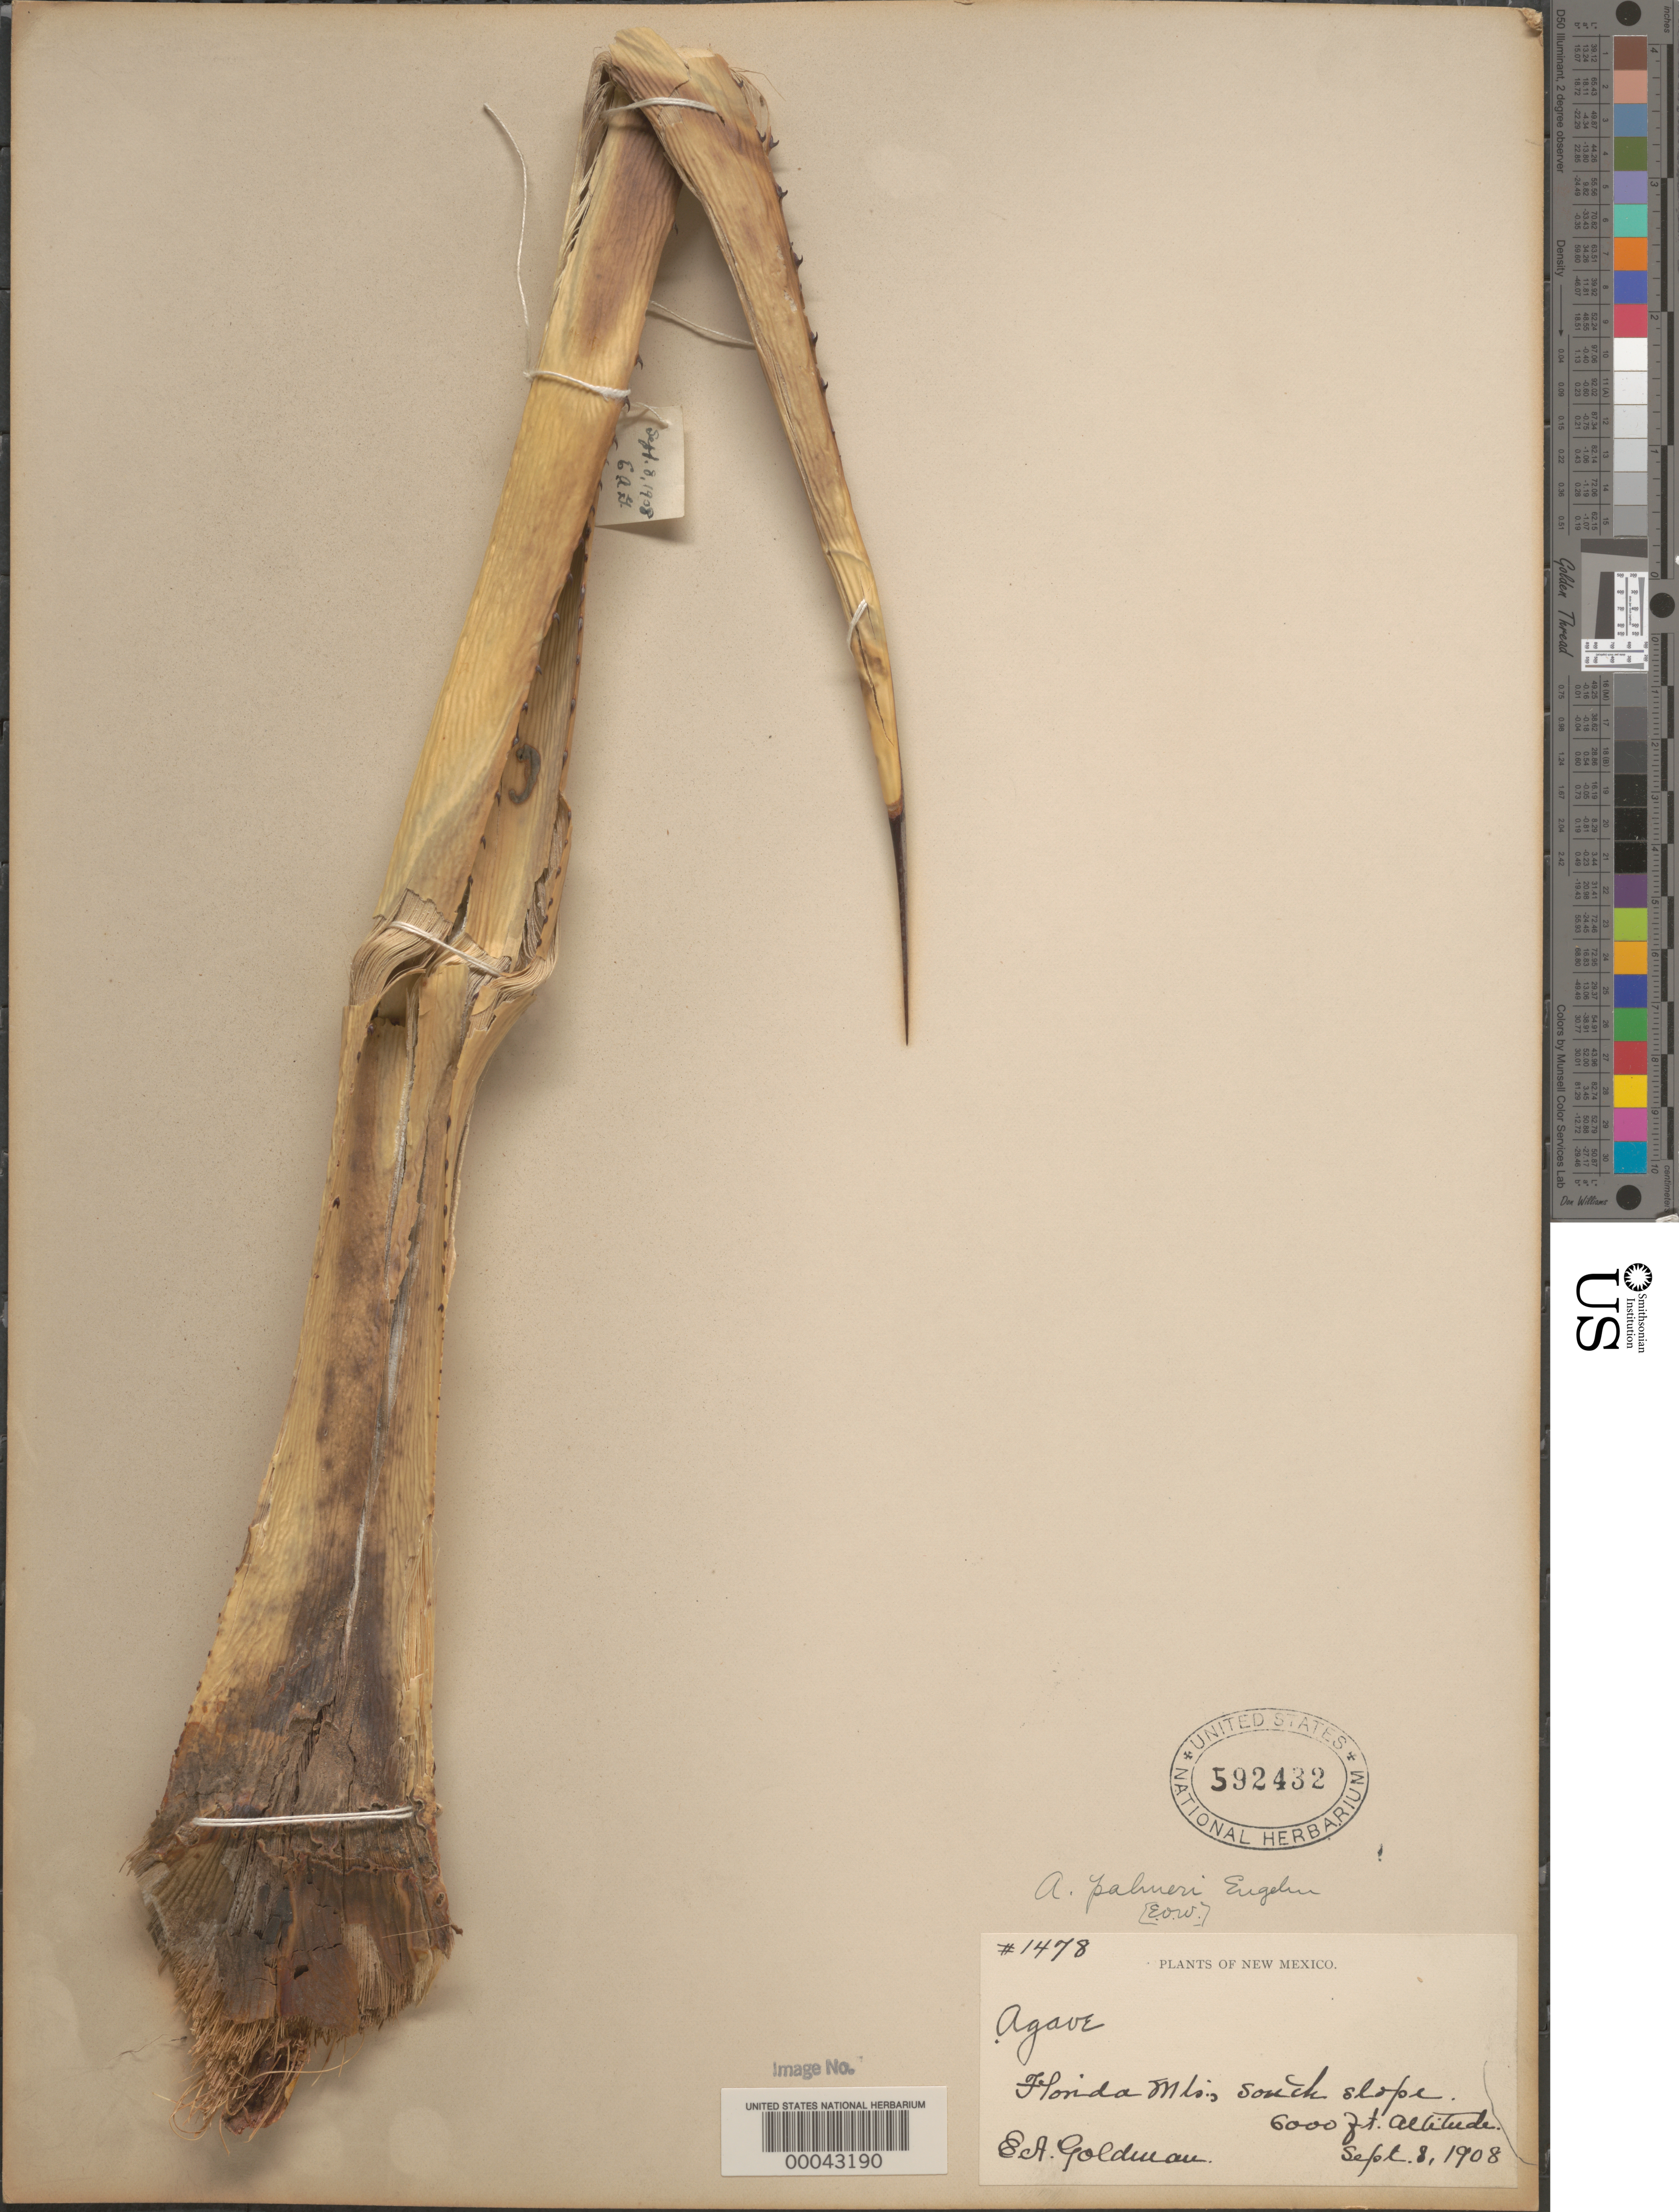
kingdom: Plantae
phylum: Tracheophyta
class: Liliopsida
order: Asparagales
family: Asparagaceae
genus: Agave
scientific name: Agave palmeri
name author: Engelm.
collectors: E. A. Goldman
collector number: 1478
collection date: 1908-09-08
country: United States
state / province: New Mexico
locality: Florida Mts., south slope.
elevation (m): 1829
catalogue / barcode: US 592432